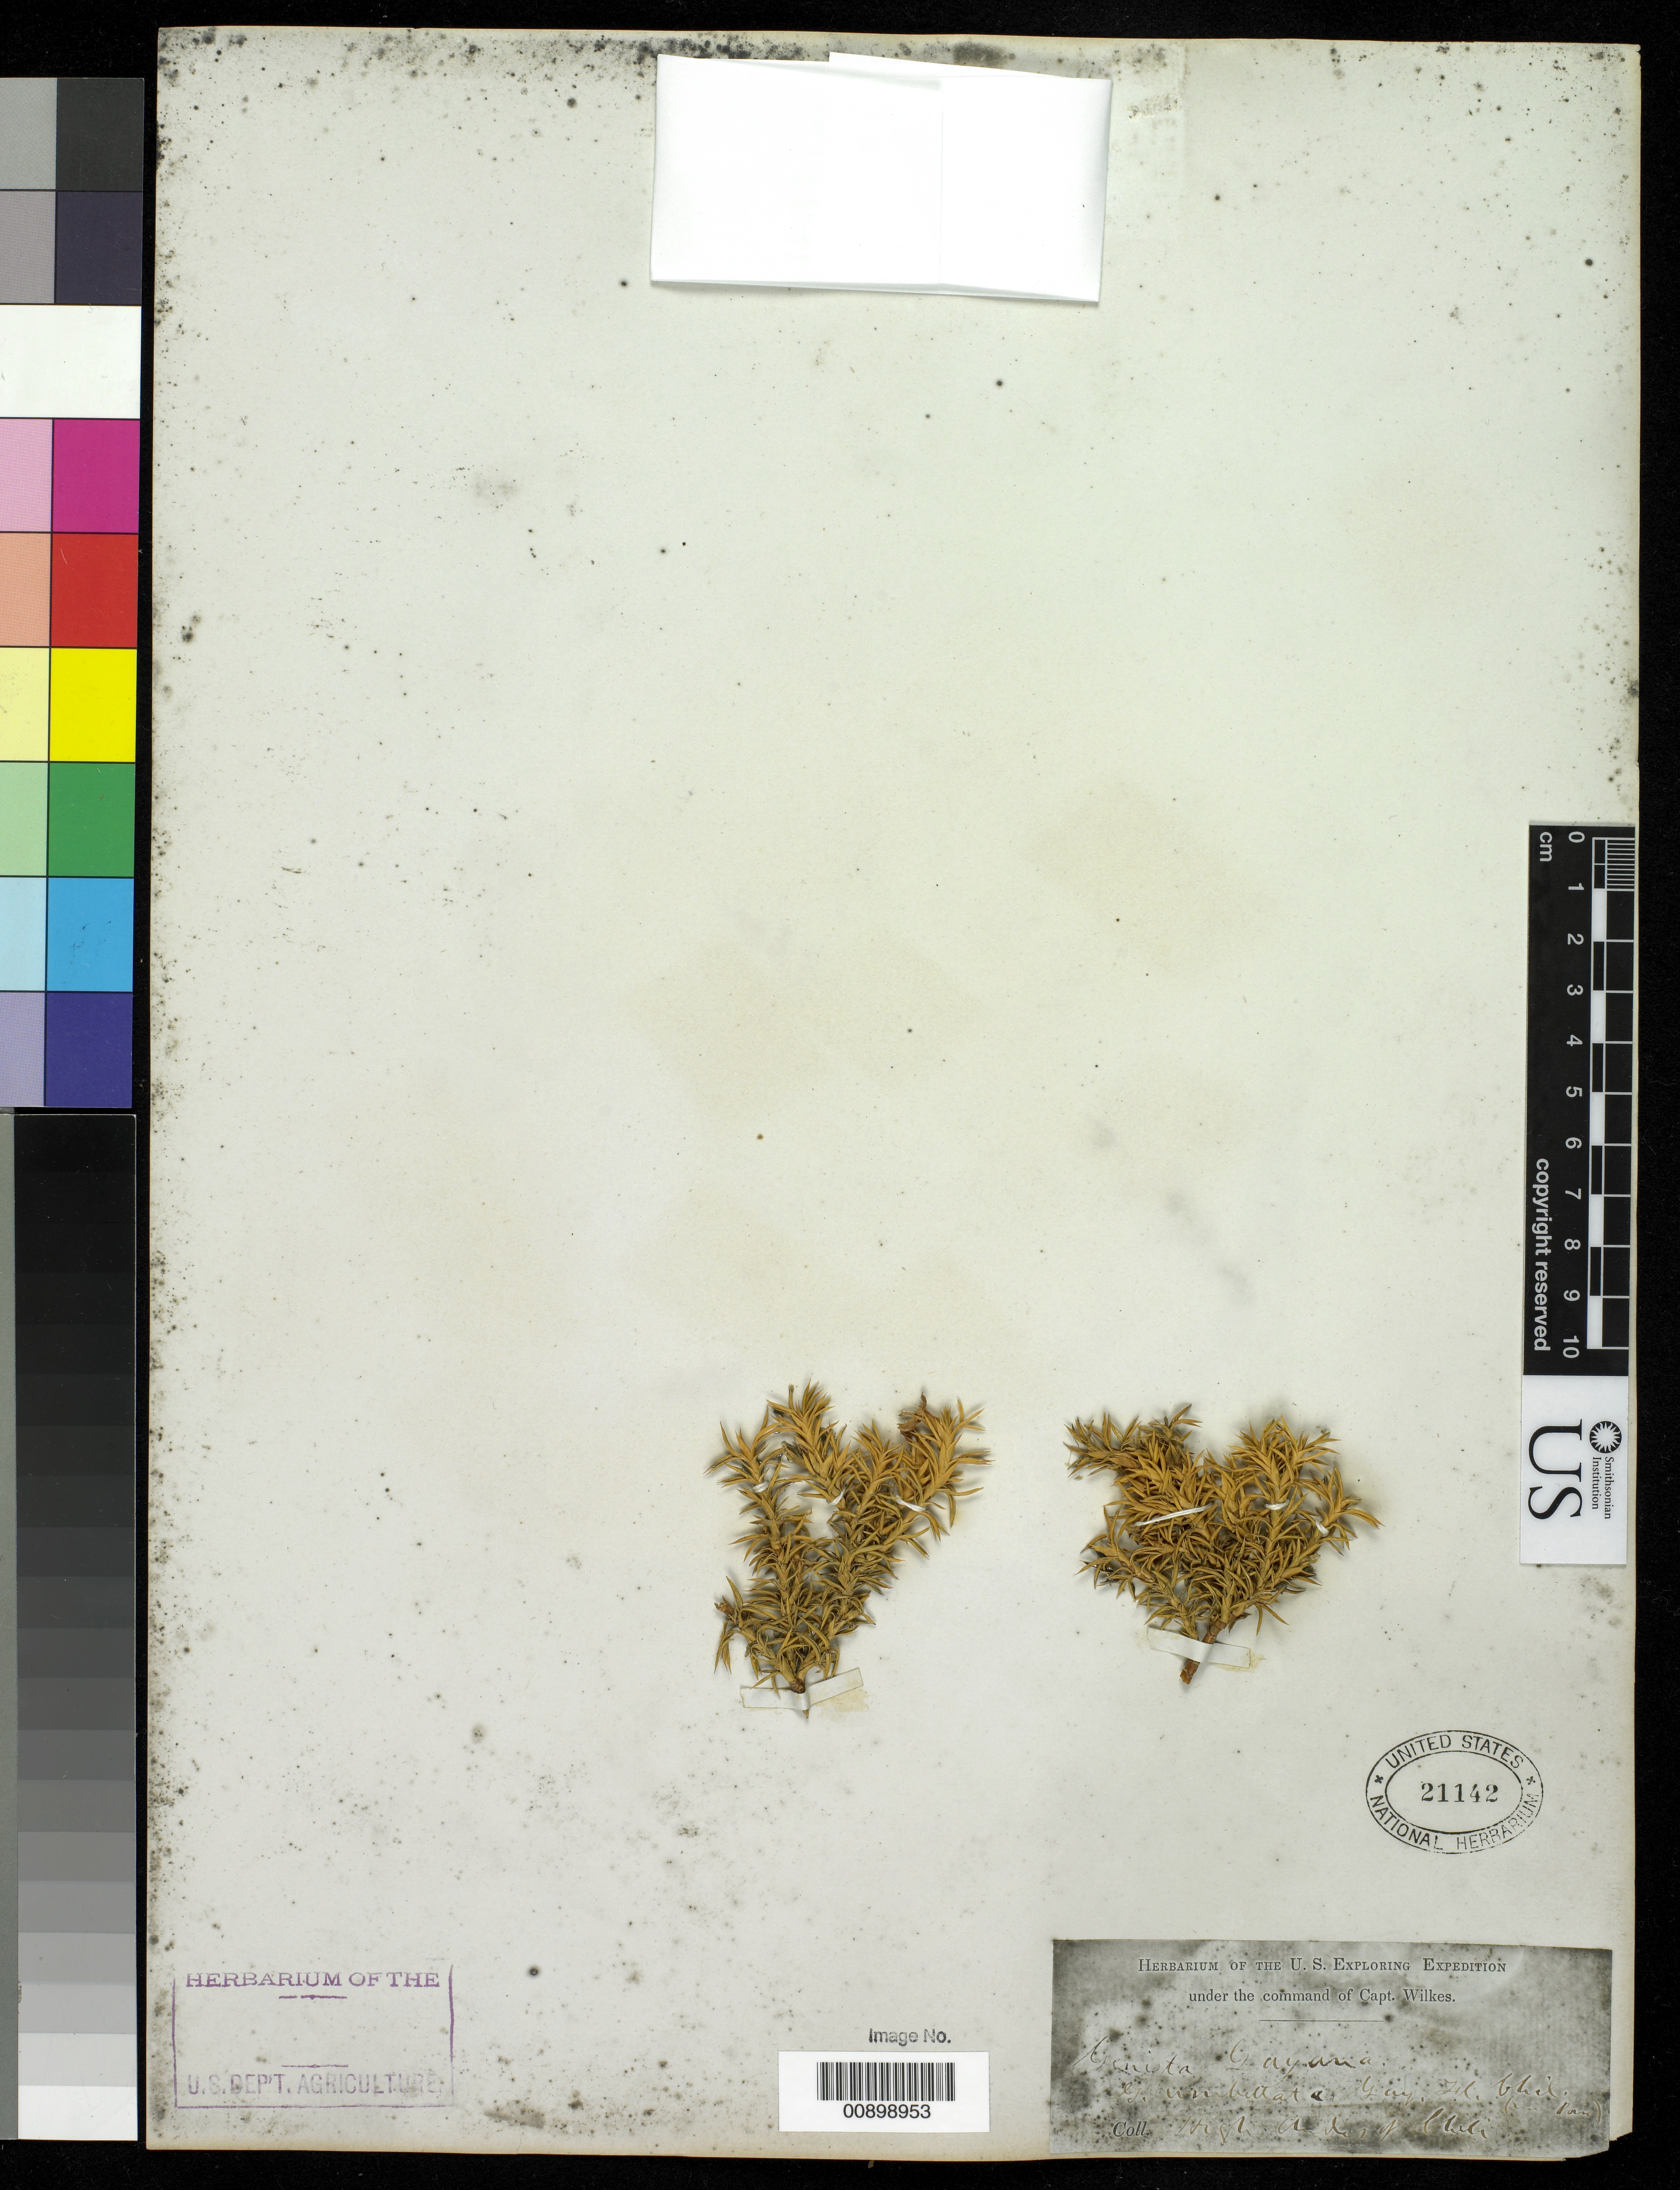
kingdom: Plantae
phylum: Tracheophyta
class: Magnoliopsida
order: Fabales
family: Fabaceae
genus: Anarthrophyllum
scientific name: Anarthrophyllum sp.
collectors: Wilkes Explor. Exped.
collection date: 1838/1842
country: Chile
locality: High Andes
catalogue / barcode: US 21142